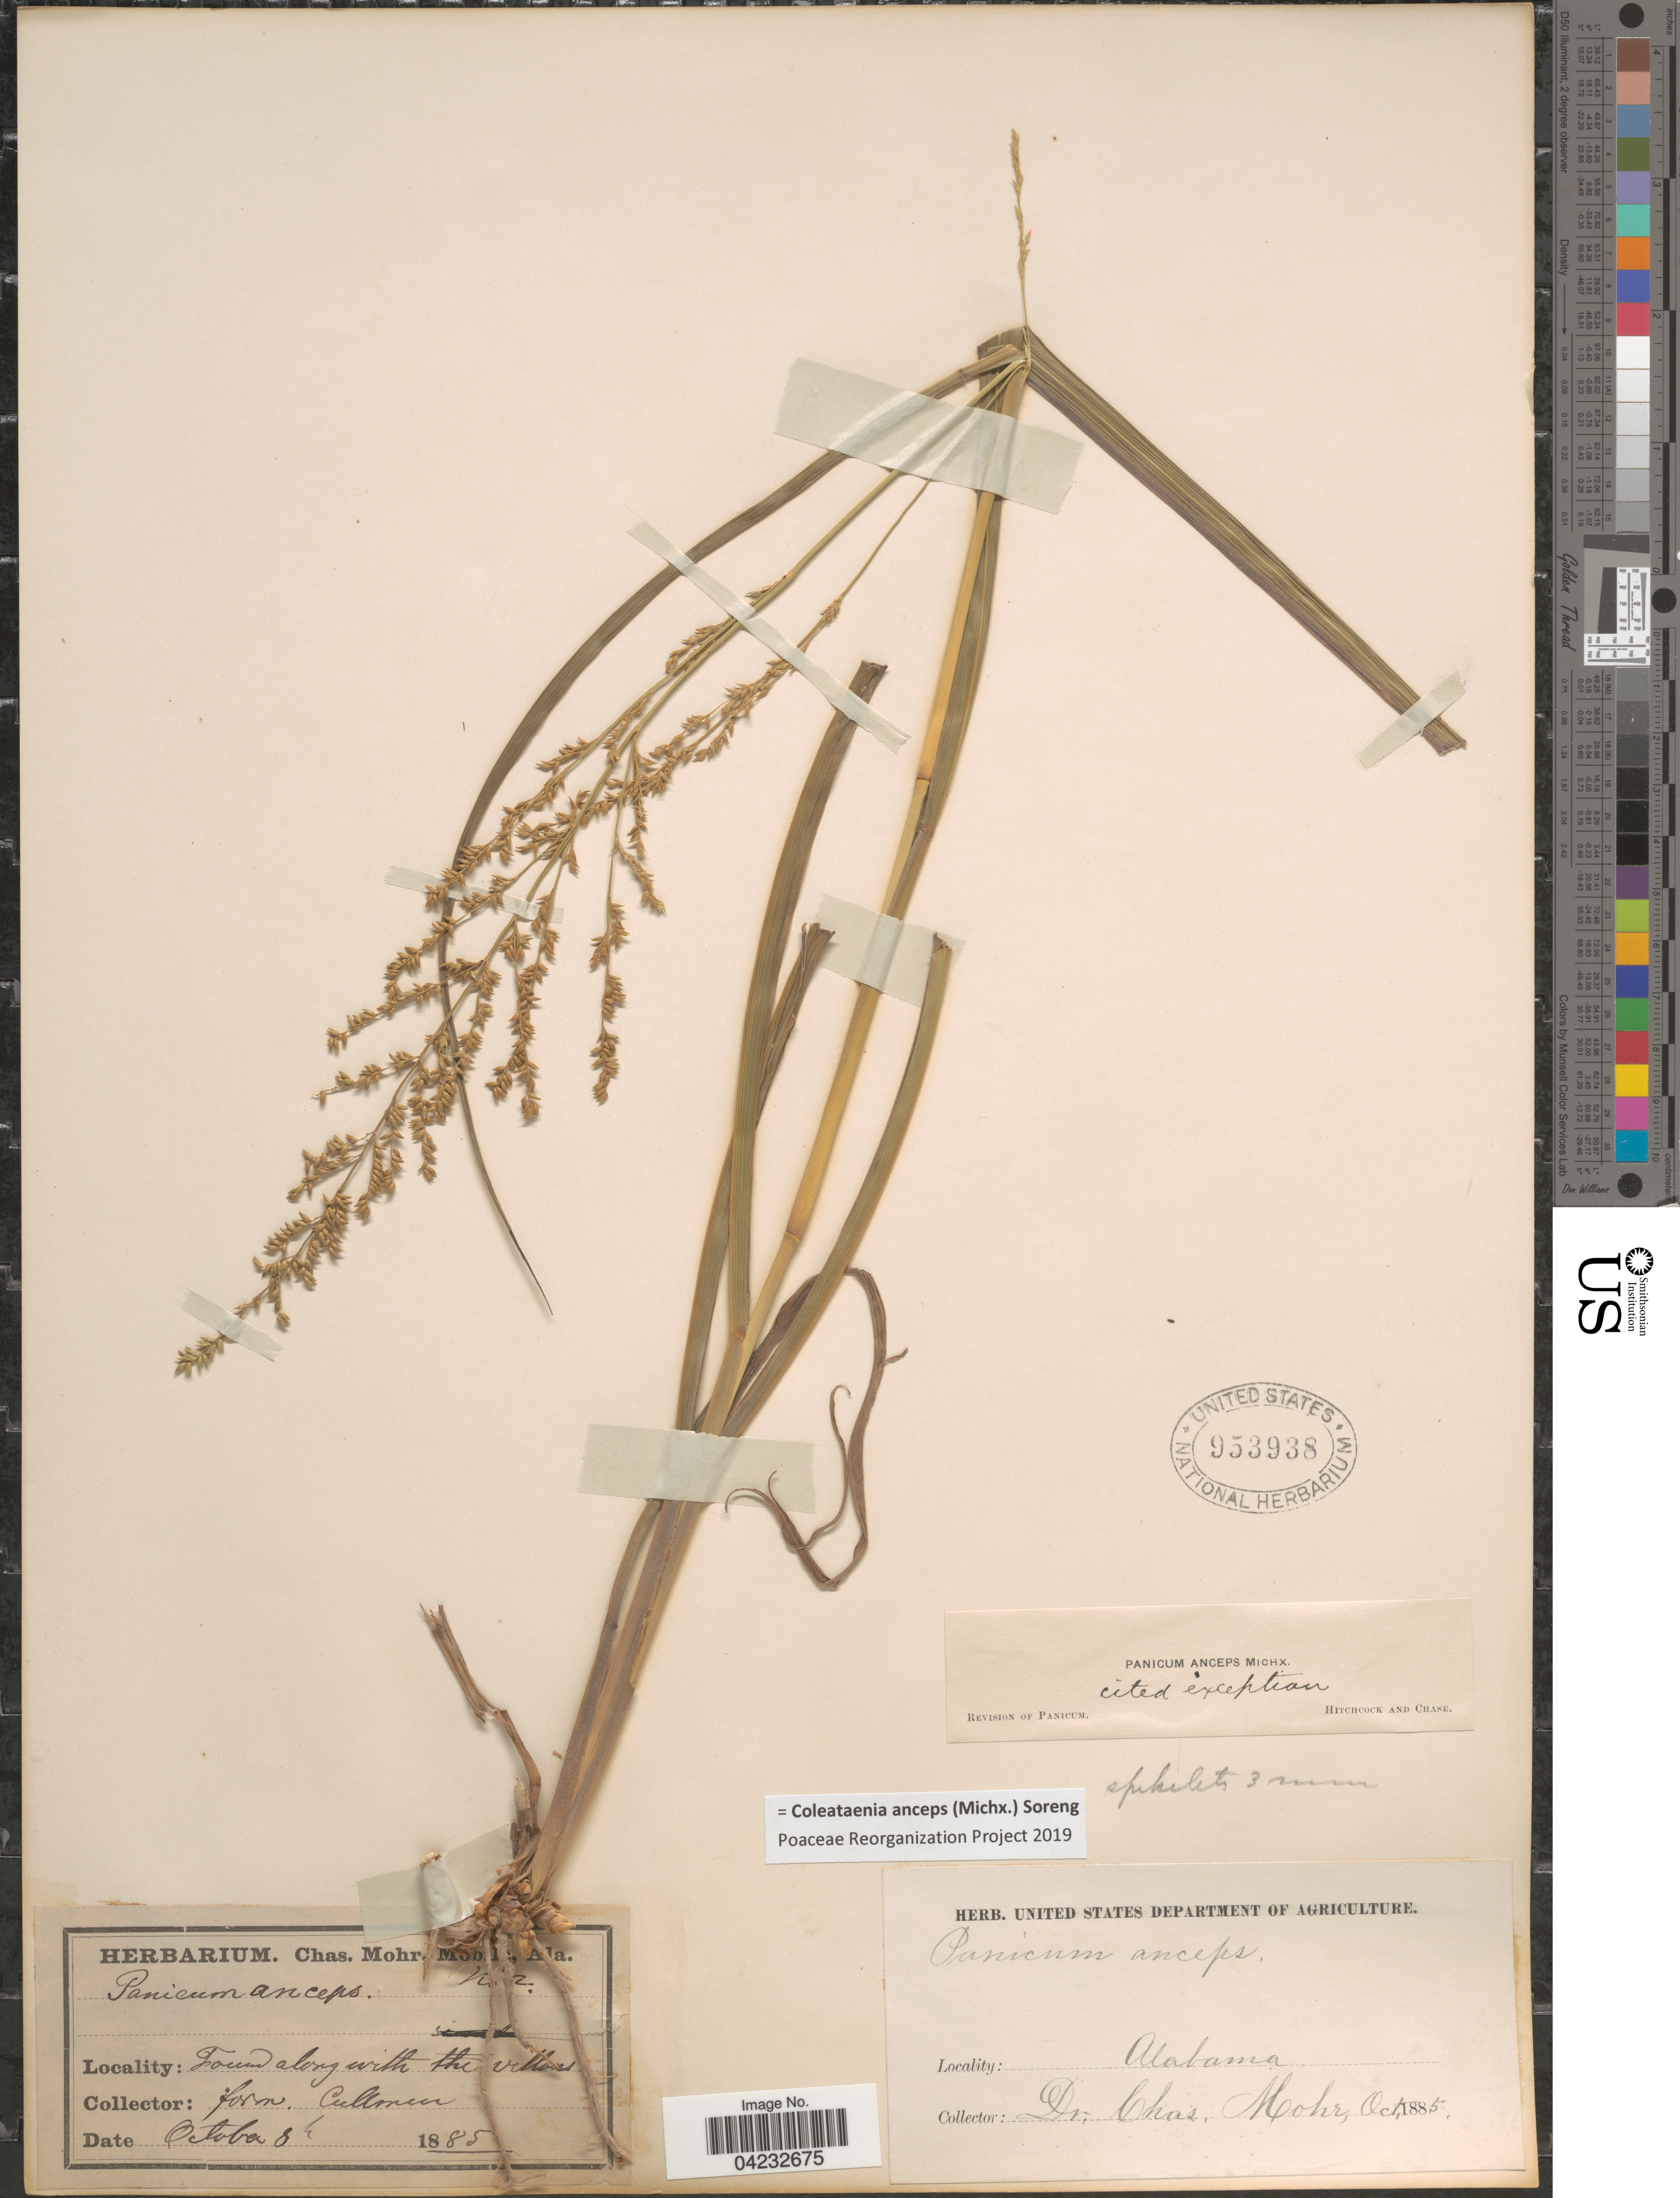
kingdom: Plantae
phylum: Tracheophyta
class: Liliopsida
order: Poales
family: Poaceae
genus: Coleataenia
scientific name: Coleataenia anceps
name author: (Michx.) Soreng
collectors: Mohr, C. T. (herbarium)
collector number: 2*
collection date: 1885-10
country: United States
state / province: Alabama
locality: Cullman.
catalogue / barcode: US 953938